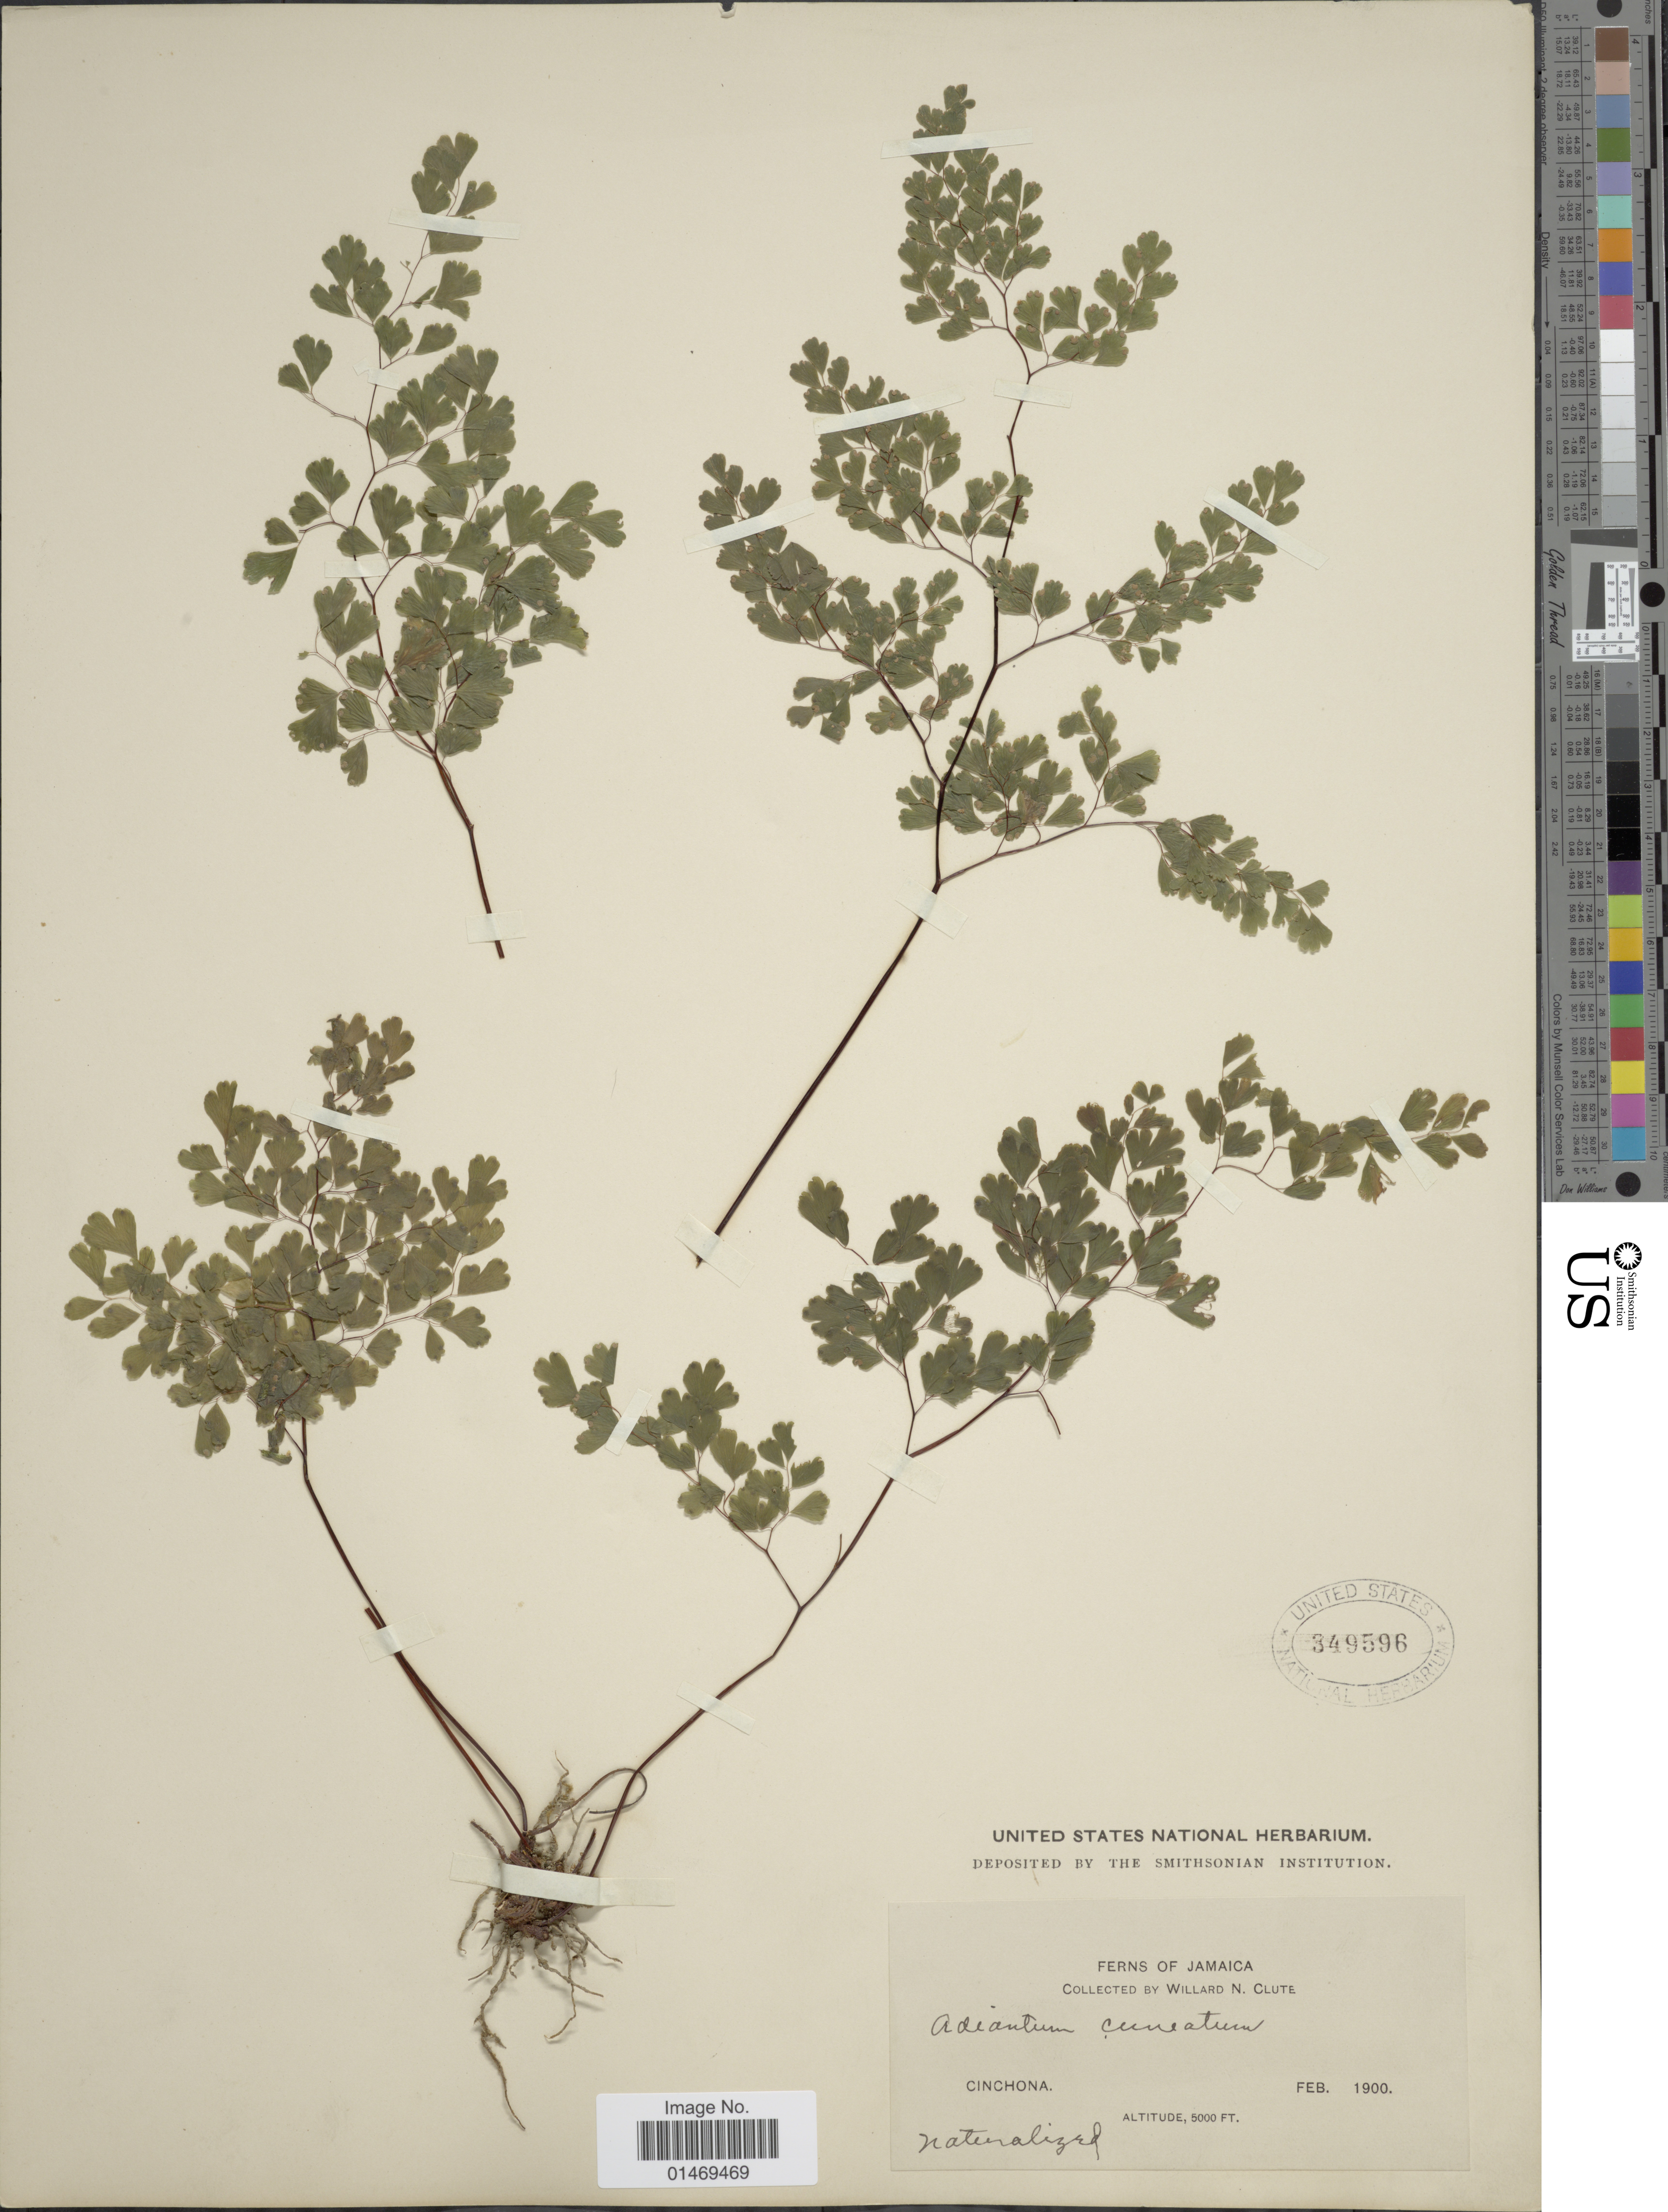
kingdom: Plantae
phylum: Tracheophyta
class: Polypodiopsida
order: Polypodiales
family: Pteridaceae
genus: Adiantum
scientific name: Adiantum raddianum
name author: C. Presl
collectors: W. N. Clute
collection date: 1900-02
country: Jamaica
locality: Cinchona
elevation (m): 1524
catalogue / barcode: US 349596